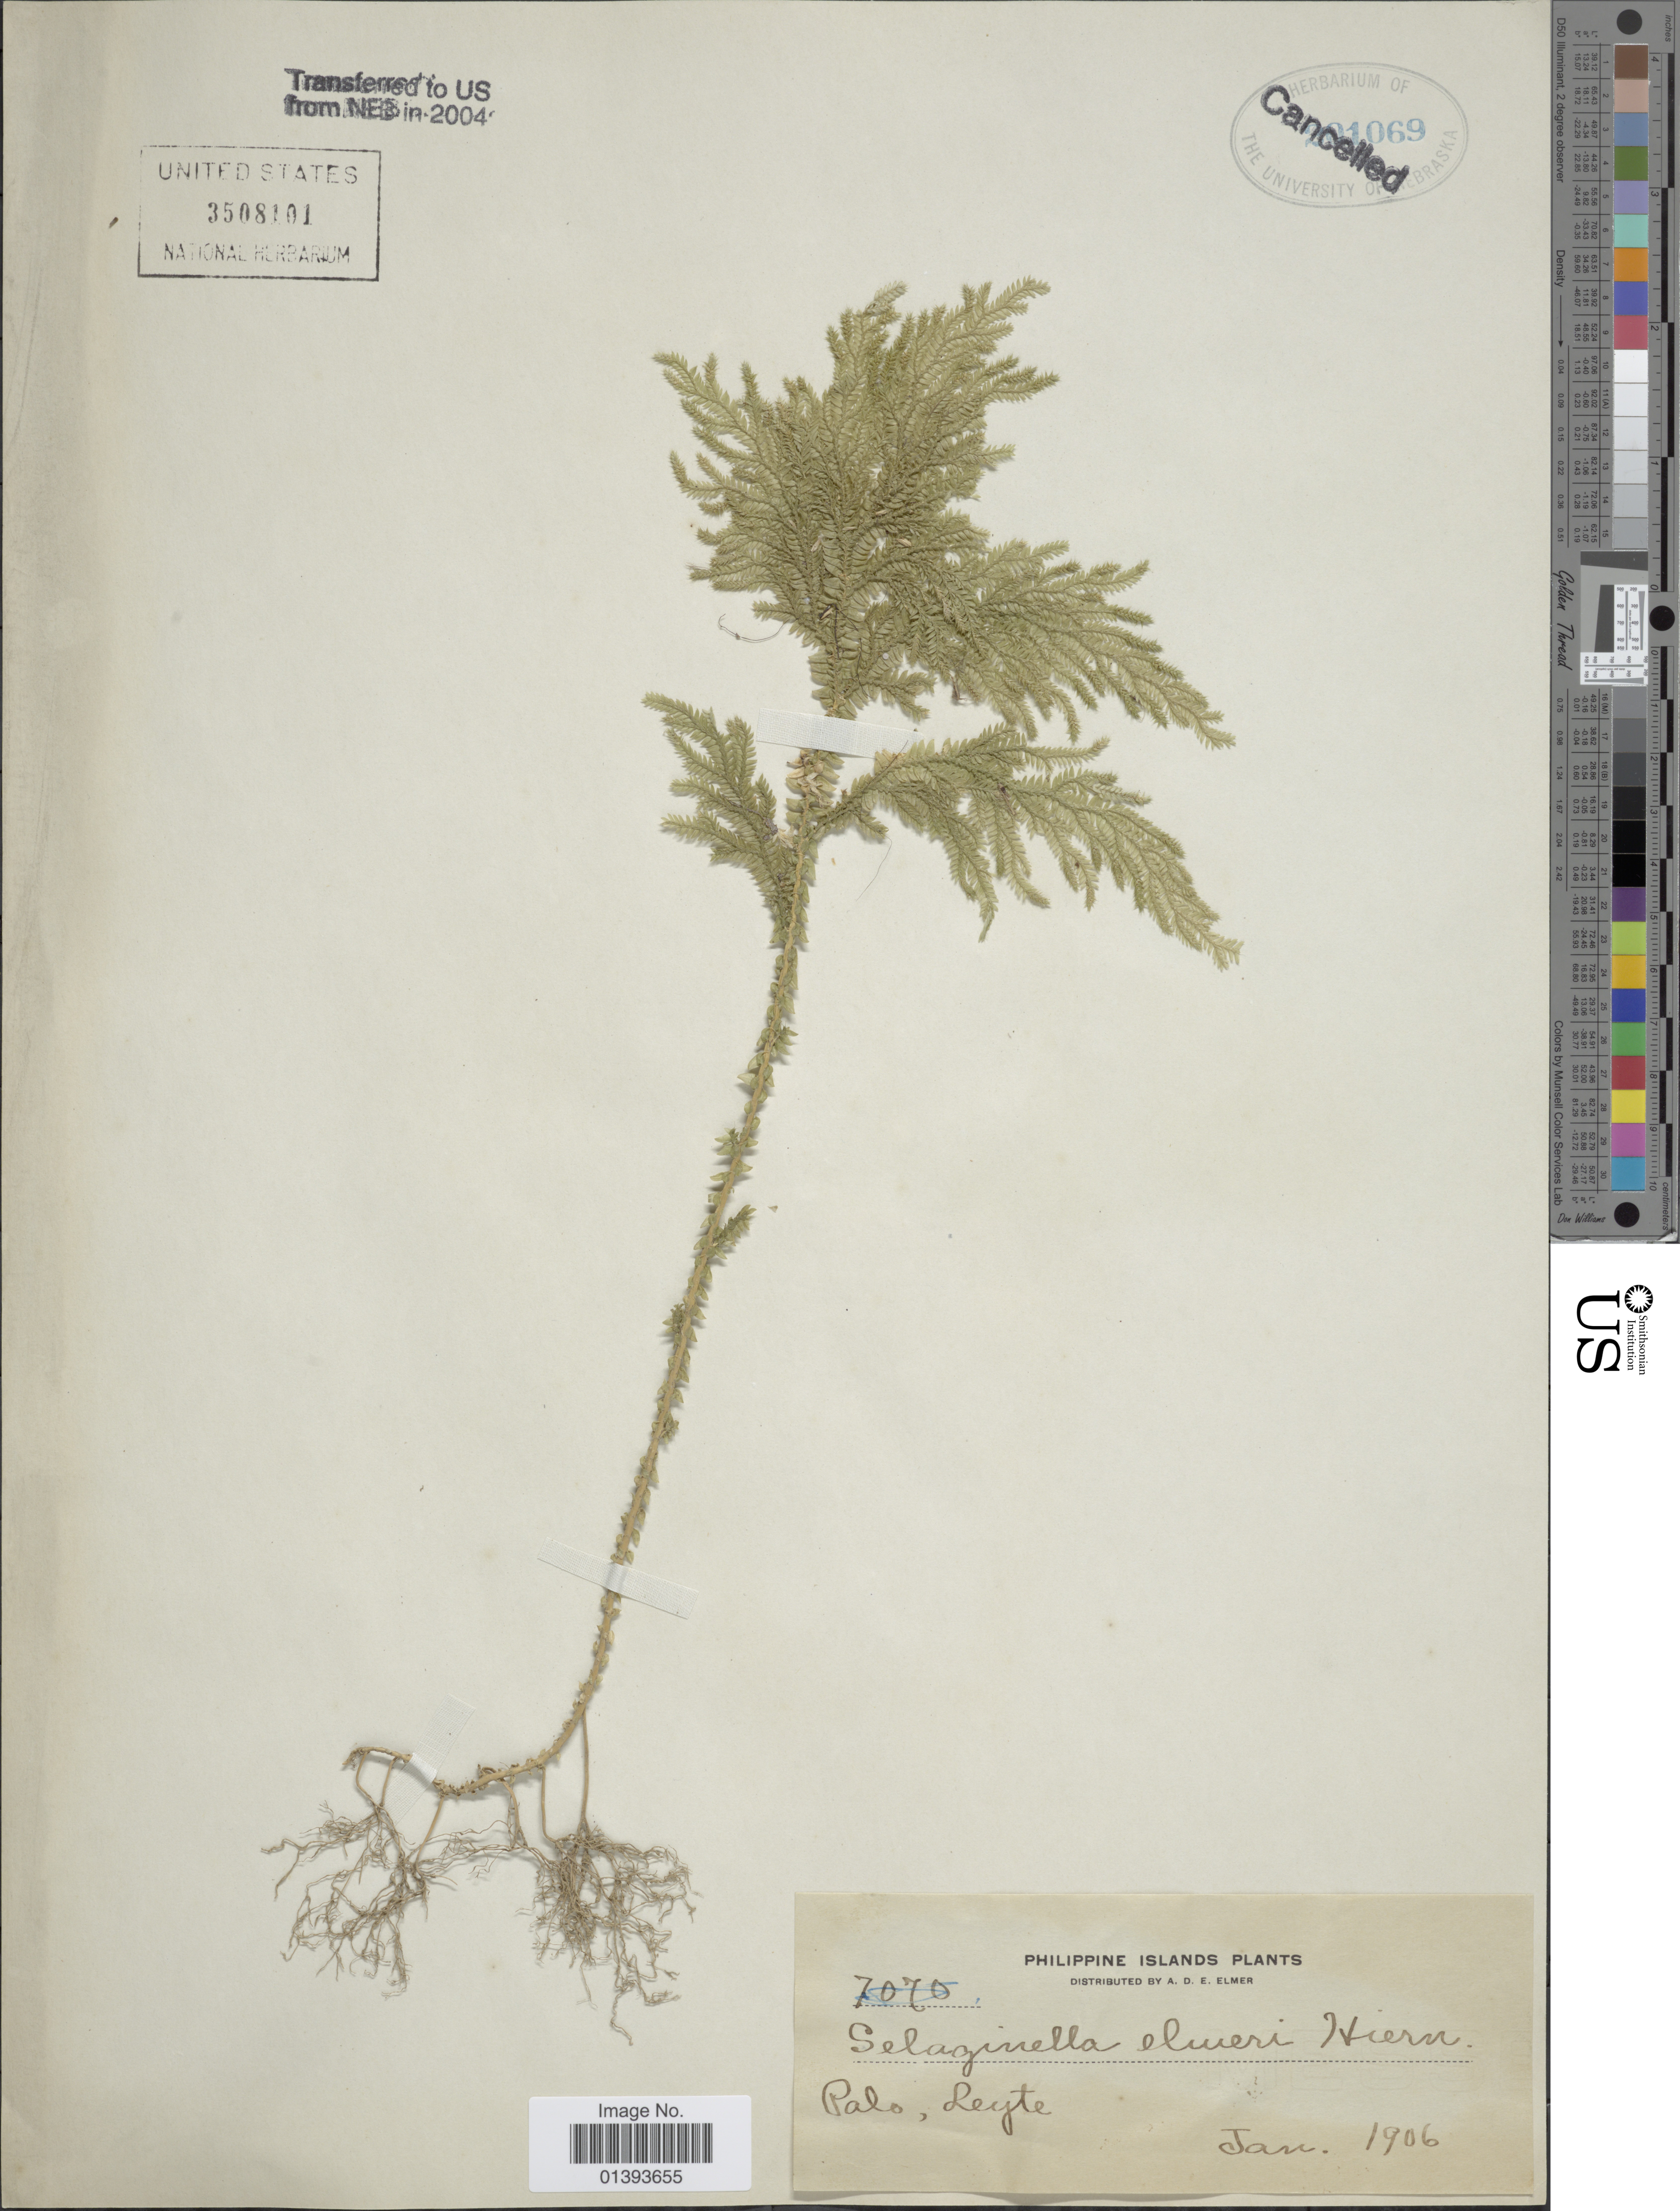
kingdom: Plantae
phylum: Tracheophyta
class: Lycopodiopsida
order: Selaginellales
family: Selaginellaceae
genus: Selaginella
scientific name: Selaginella elmeri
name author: Hieron.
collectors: A. D. E. Elmer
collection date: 1906-01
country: Philippines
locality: Palo, Leyte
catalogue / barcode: US 3508101